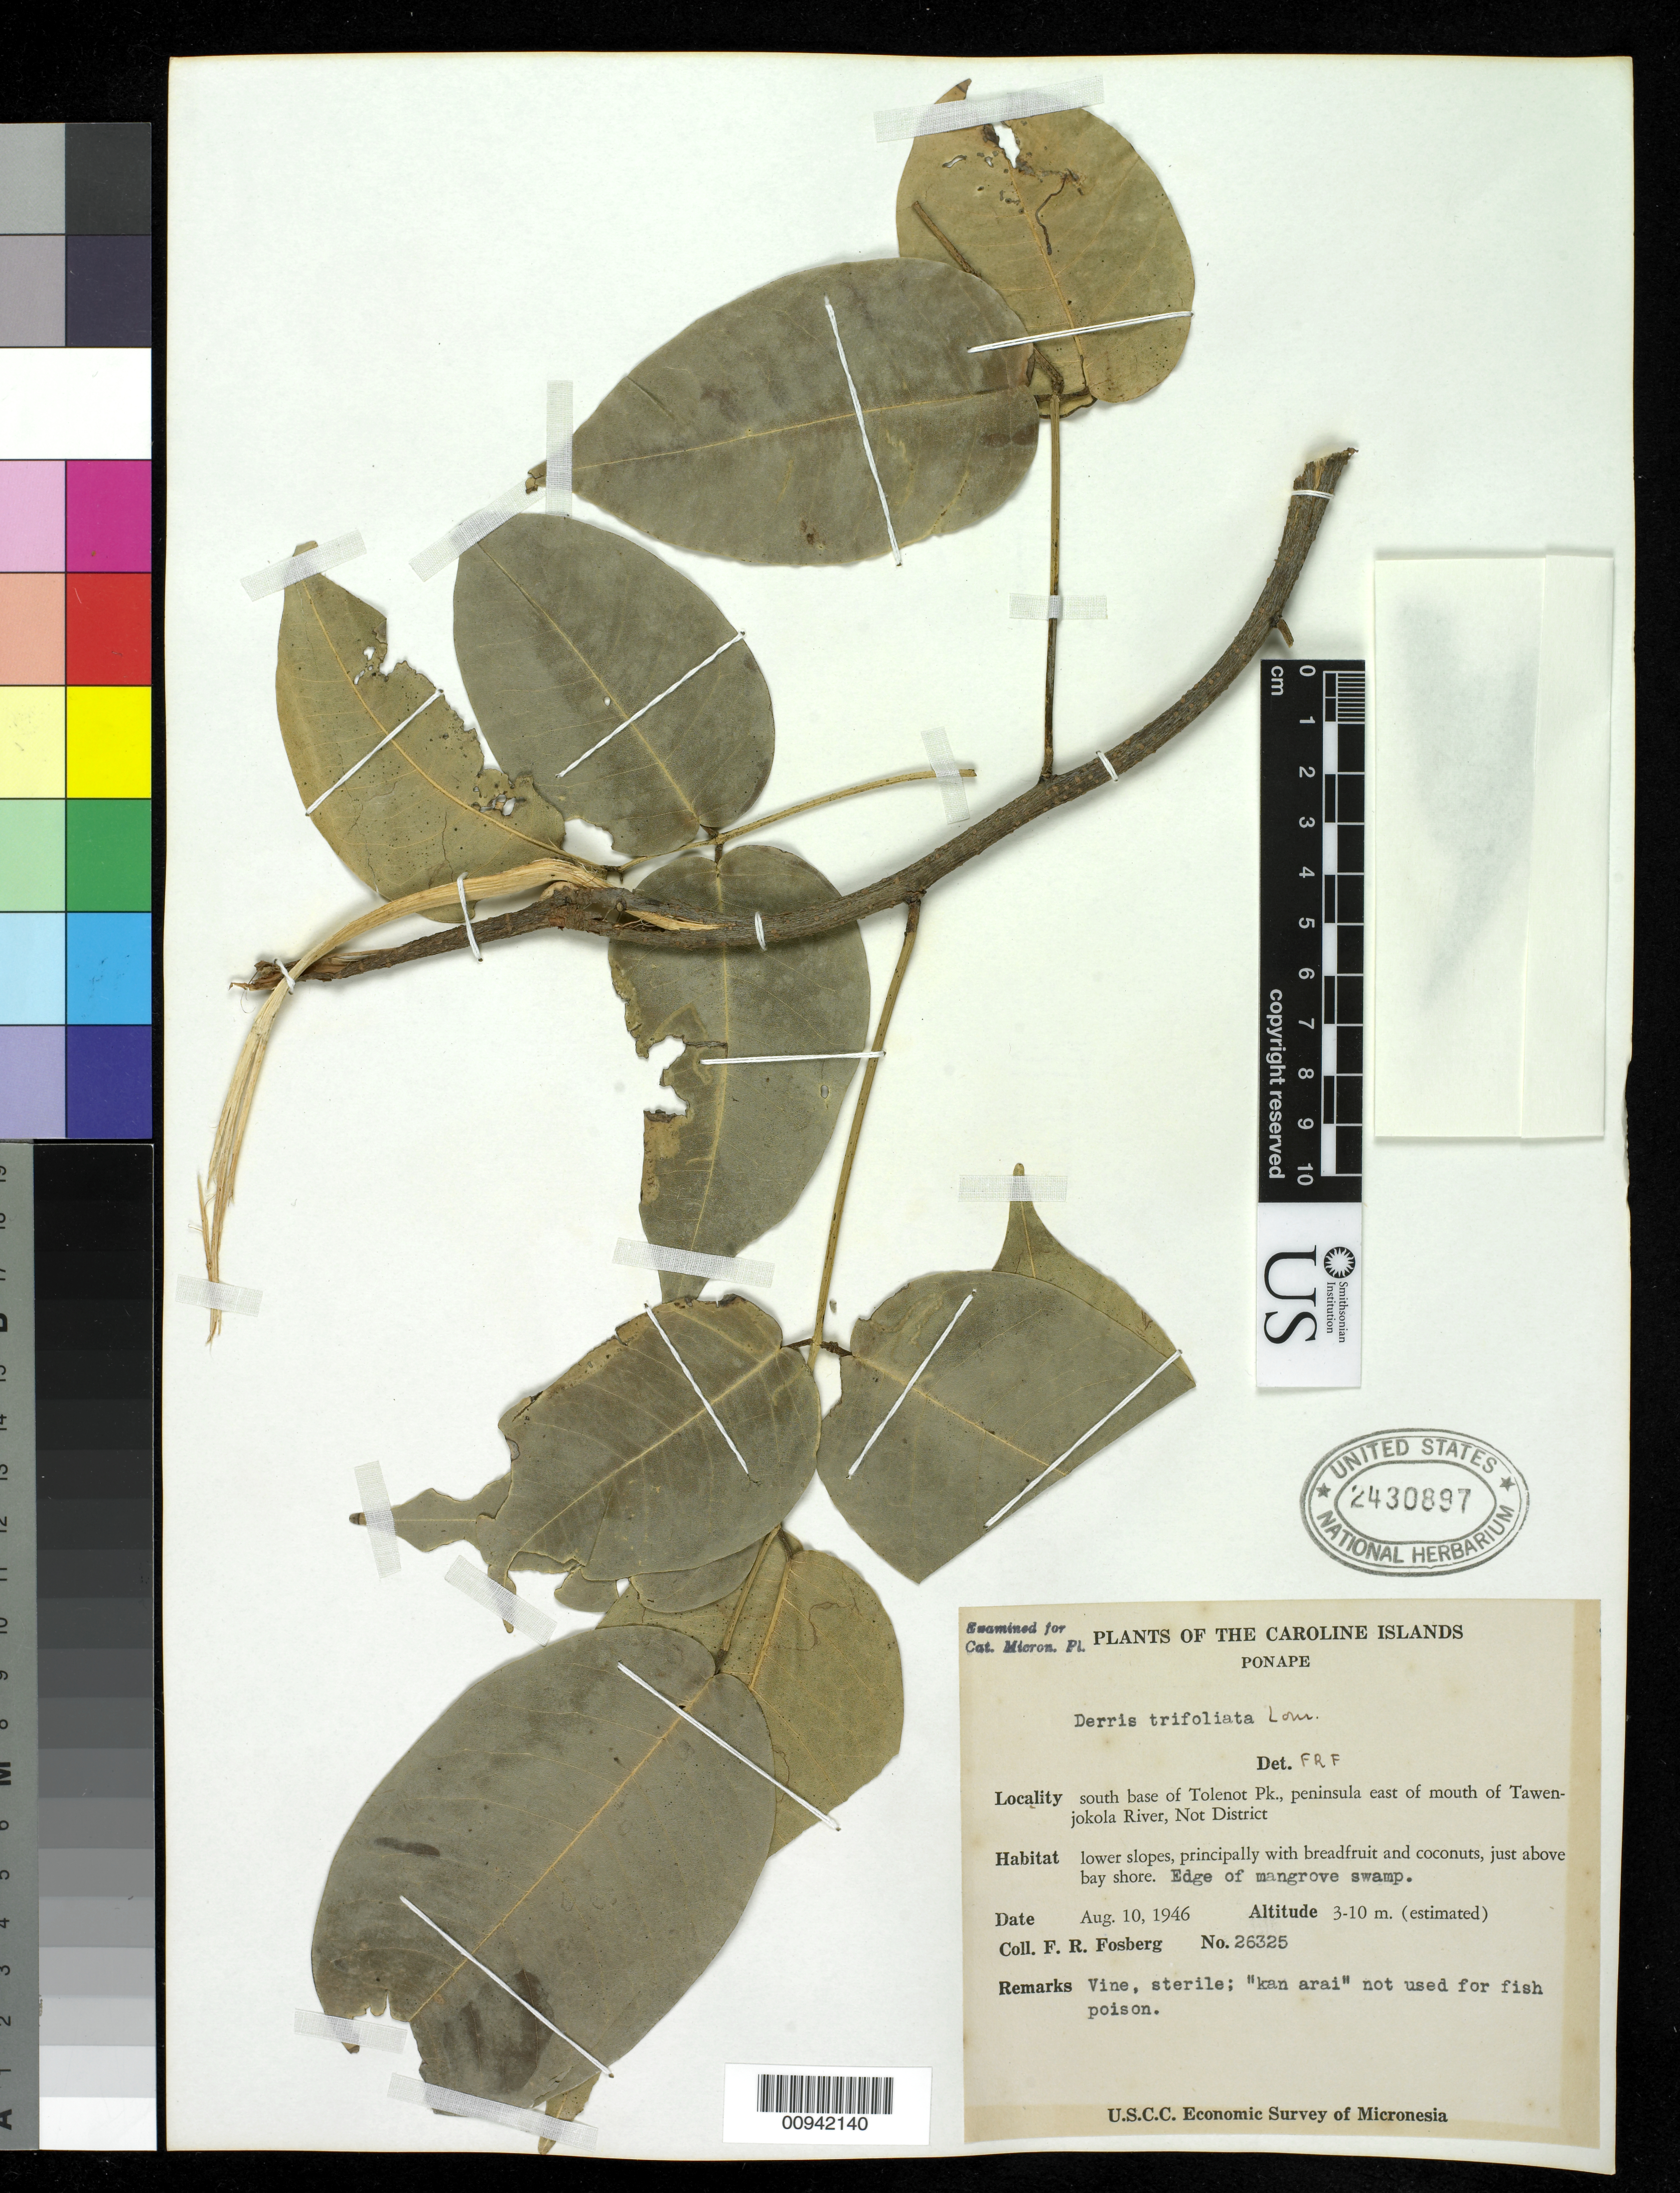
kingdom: Plantae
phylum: Tracheophyta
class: Magnoliopsida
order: Fabales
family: Fabaceae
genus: Derris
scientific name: Derris trifoliata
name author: Lour.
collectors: F. R. Fosberg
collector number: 26325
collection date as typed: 10 Aug 1946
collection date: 1946-08-10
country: Micronesia, Federated States of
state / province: Pohnpei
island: Pohnpei [Ponape]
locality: south base of Tolenot Pk., peninsula east of mouth of Tawenjokola River, Not District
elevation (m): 3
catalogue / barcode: US 2430897